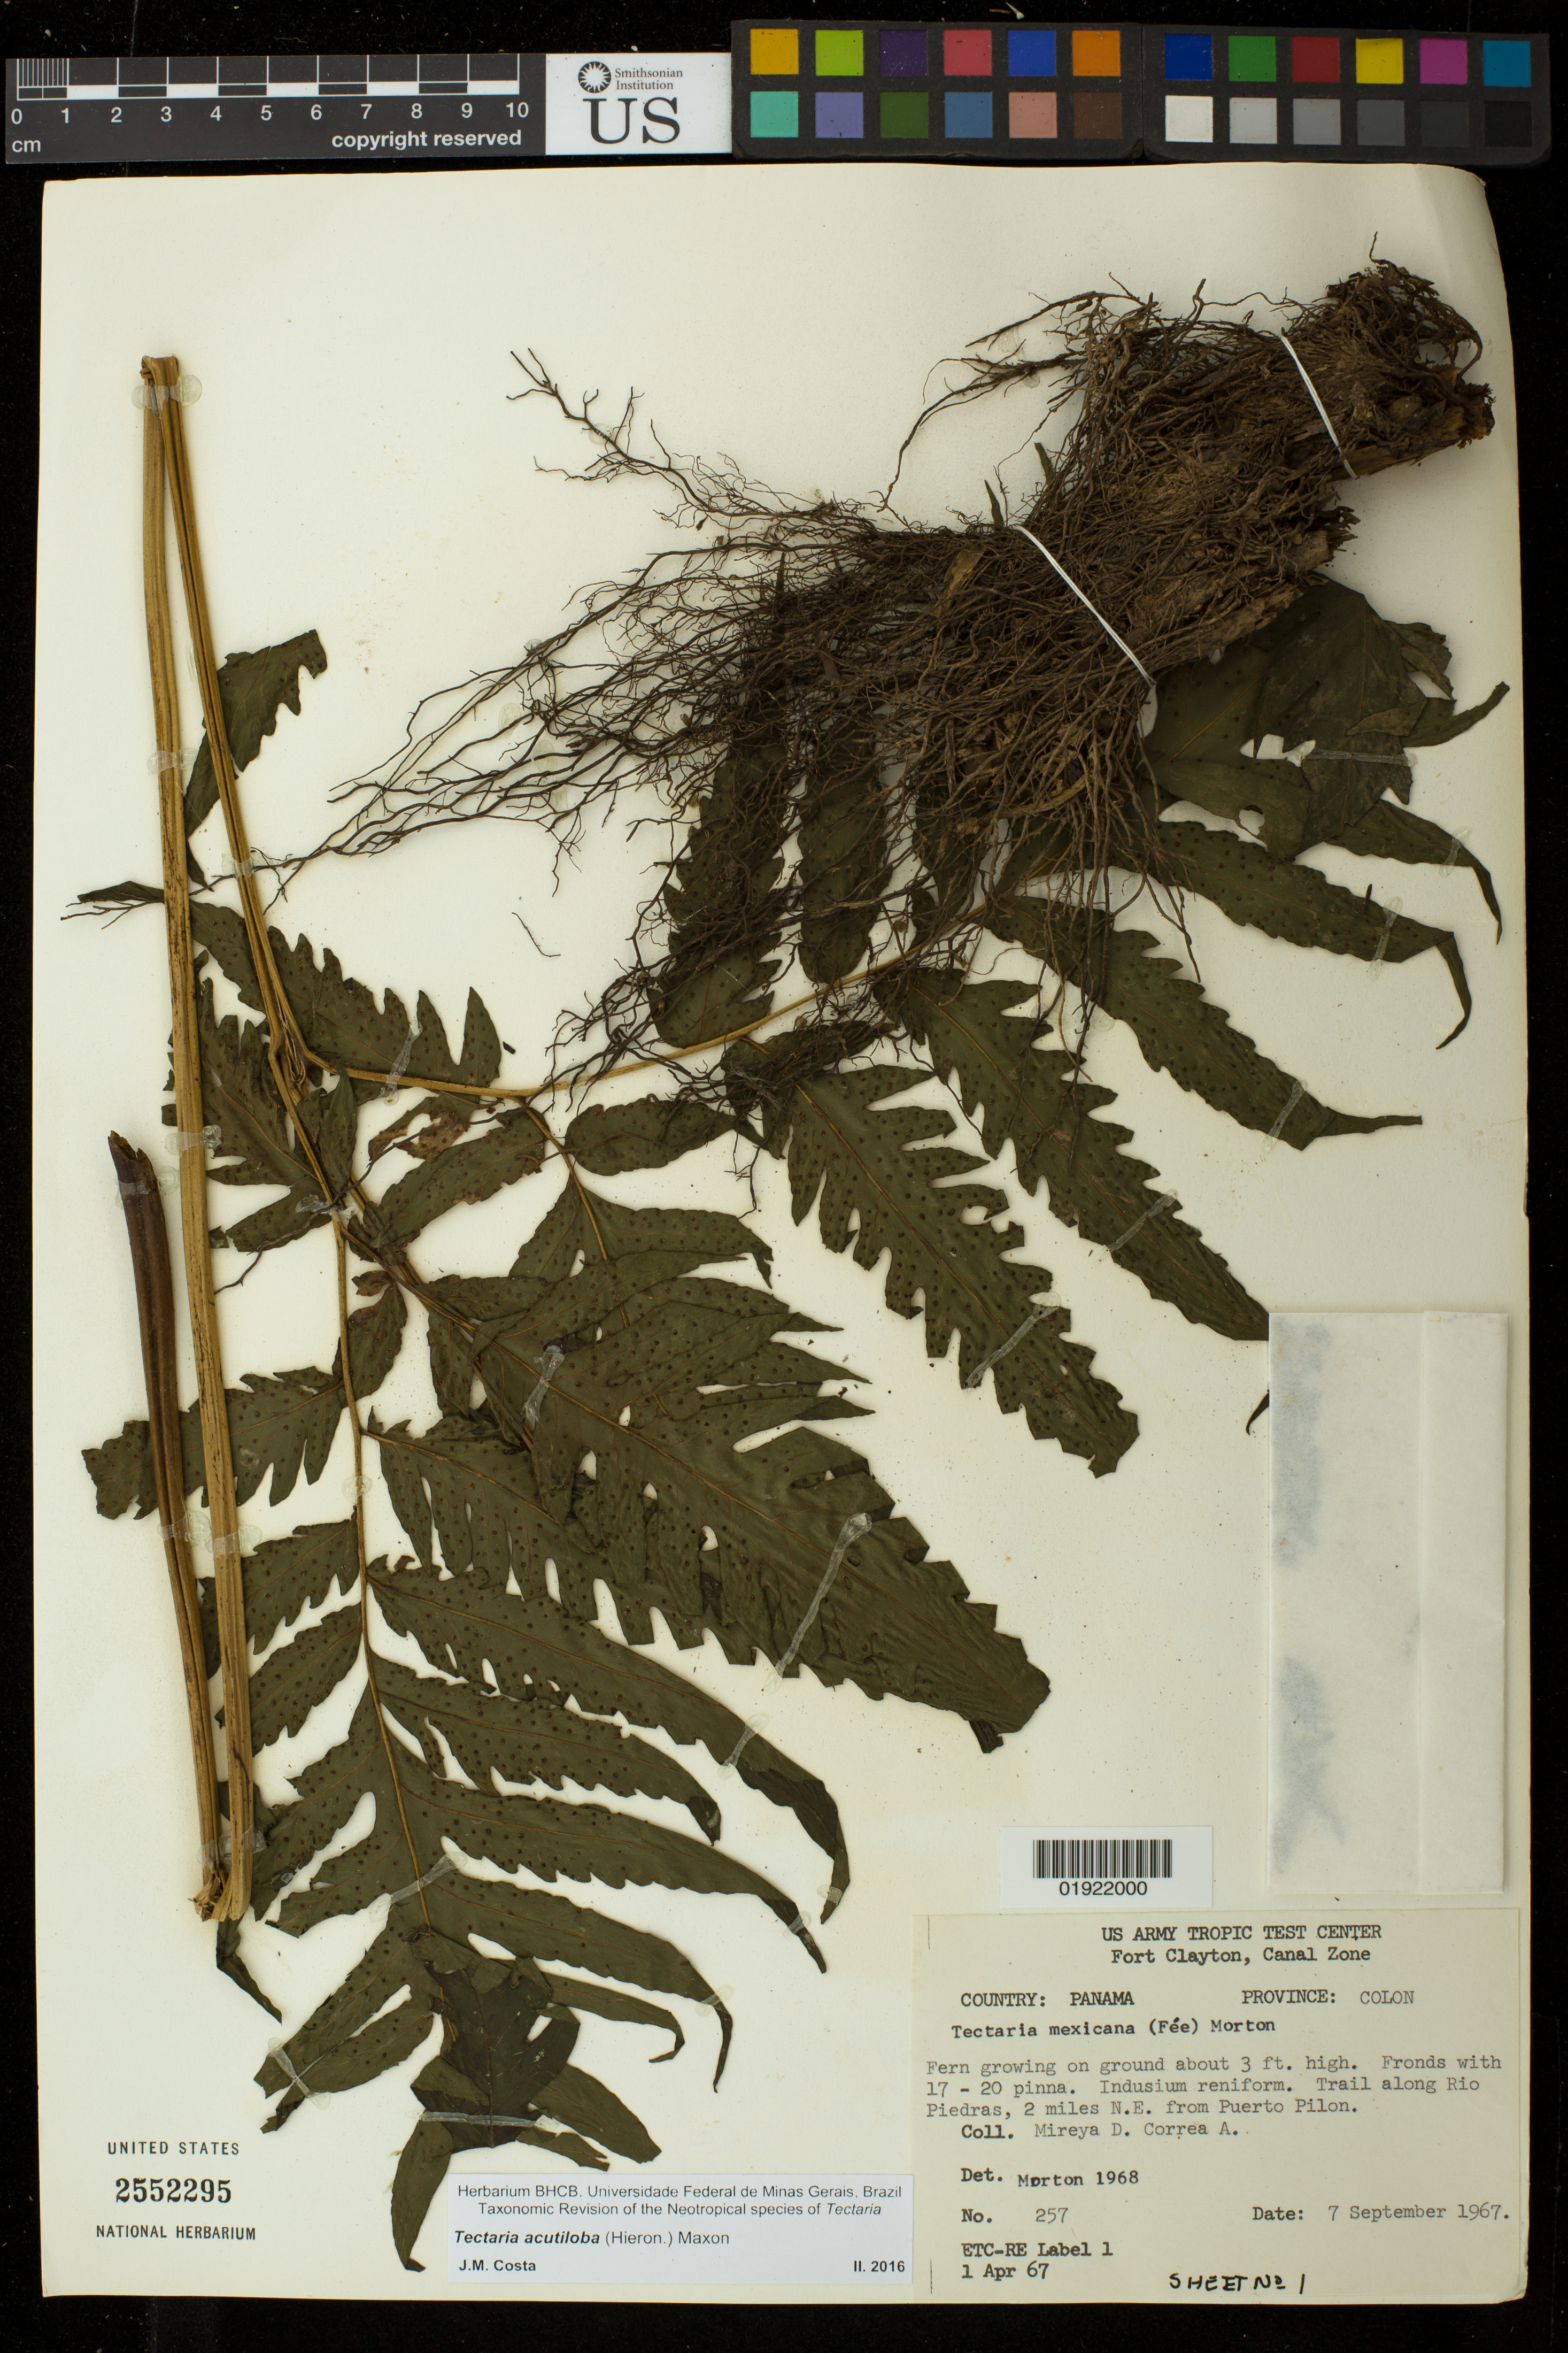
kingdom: Plantae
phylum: Tracheophyta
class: Polypodiopsida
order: Polypodiales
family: Tectariaceae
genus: Tectaria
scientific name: Tectaria acutiloba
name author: (Hieron.) Maxon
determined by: Costa, J. M.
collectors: M. D. Corrêa-A.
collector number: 257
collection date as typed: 7 September 1967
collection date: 1967-09-07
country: Panama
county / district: Canal Zone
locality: US Army Tropic Test Center, Fort Clayton, Trail along Rio Piedras, 2 miles NE from Puerto Pilon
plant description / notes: Sheet No. 1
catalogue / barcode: US 2552295